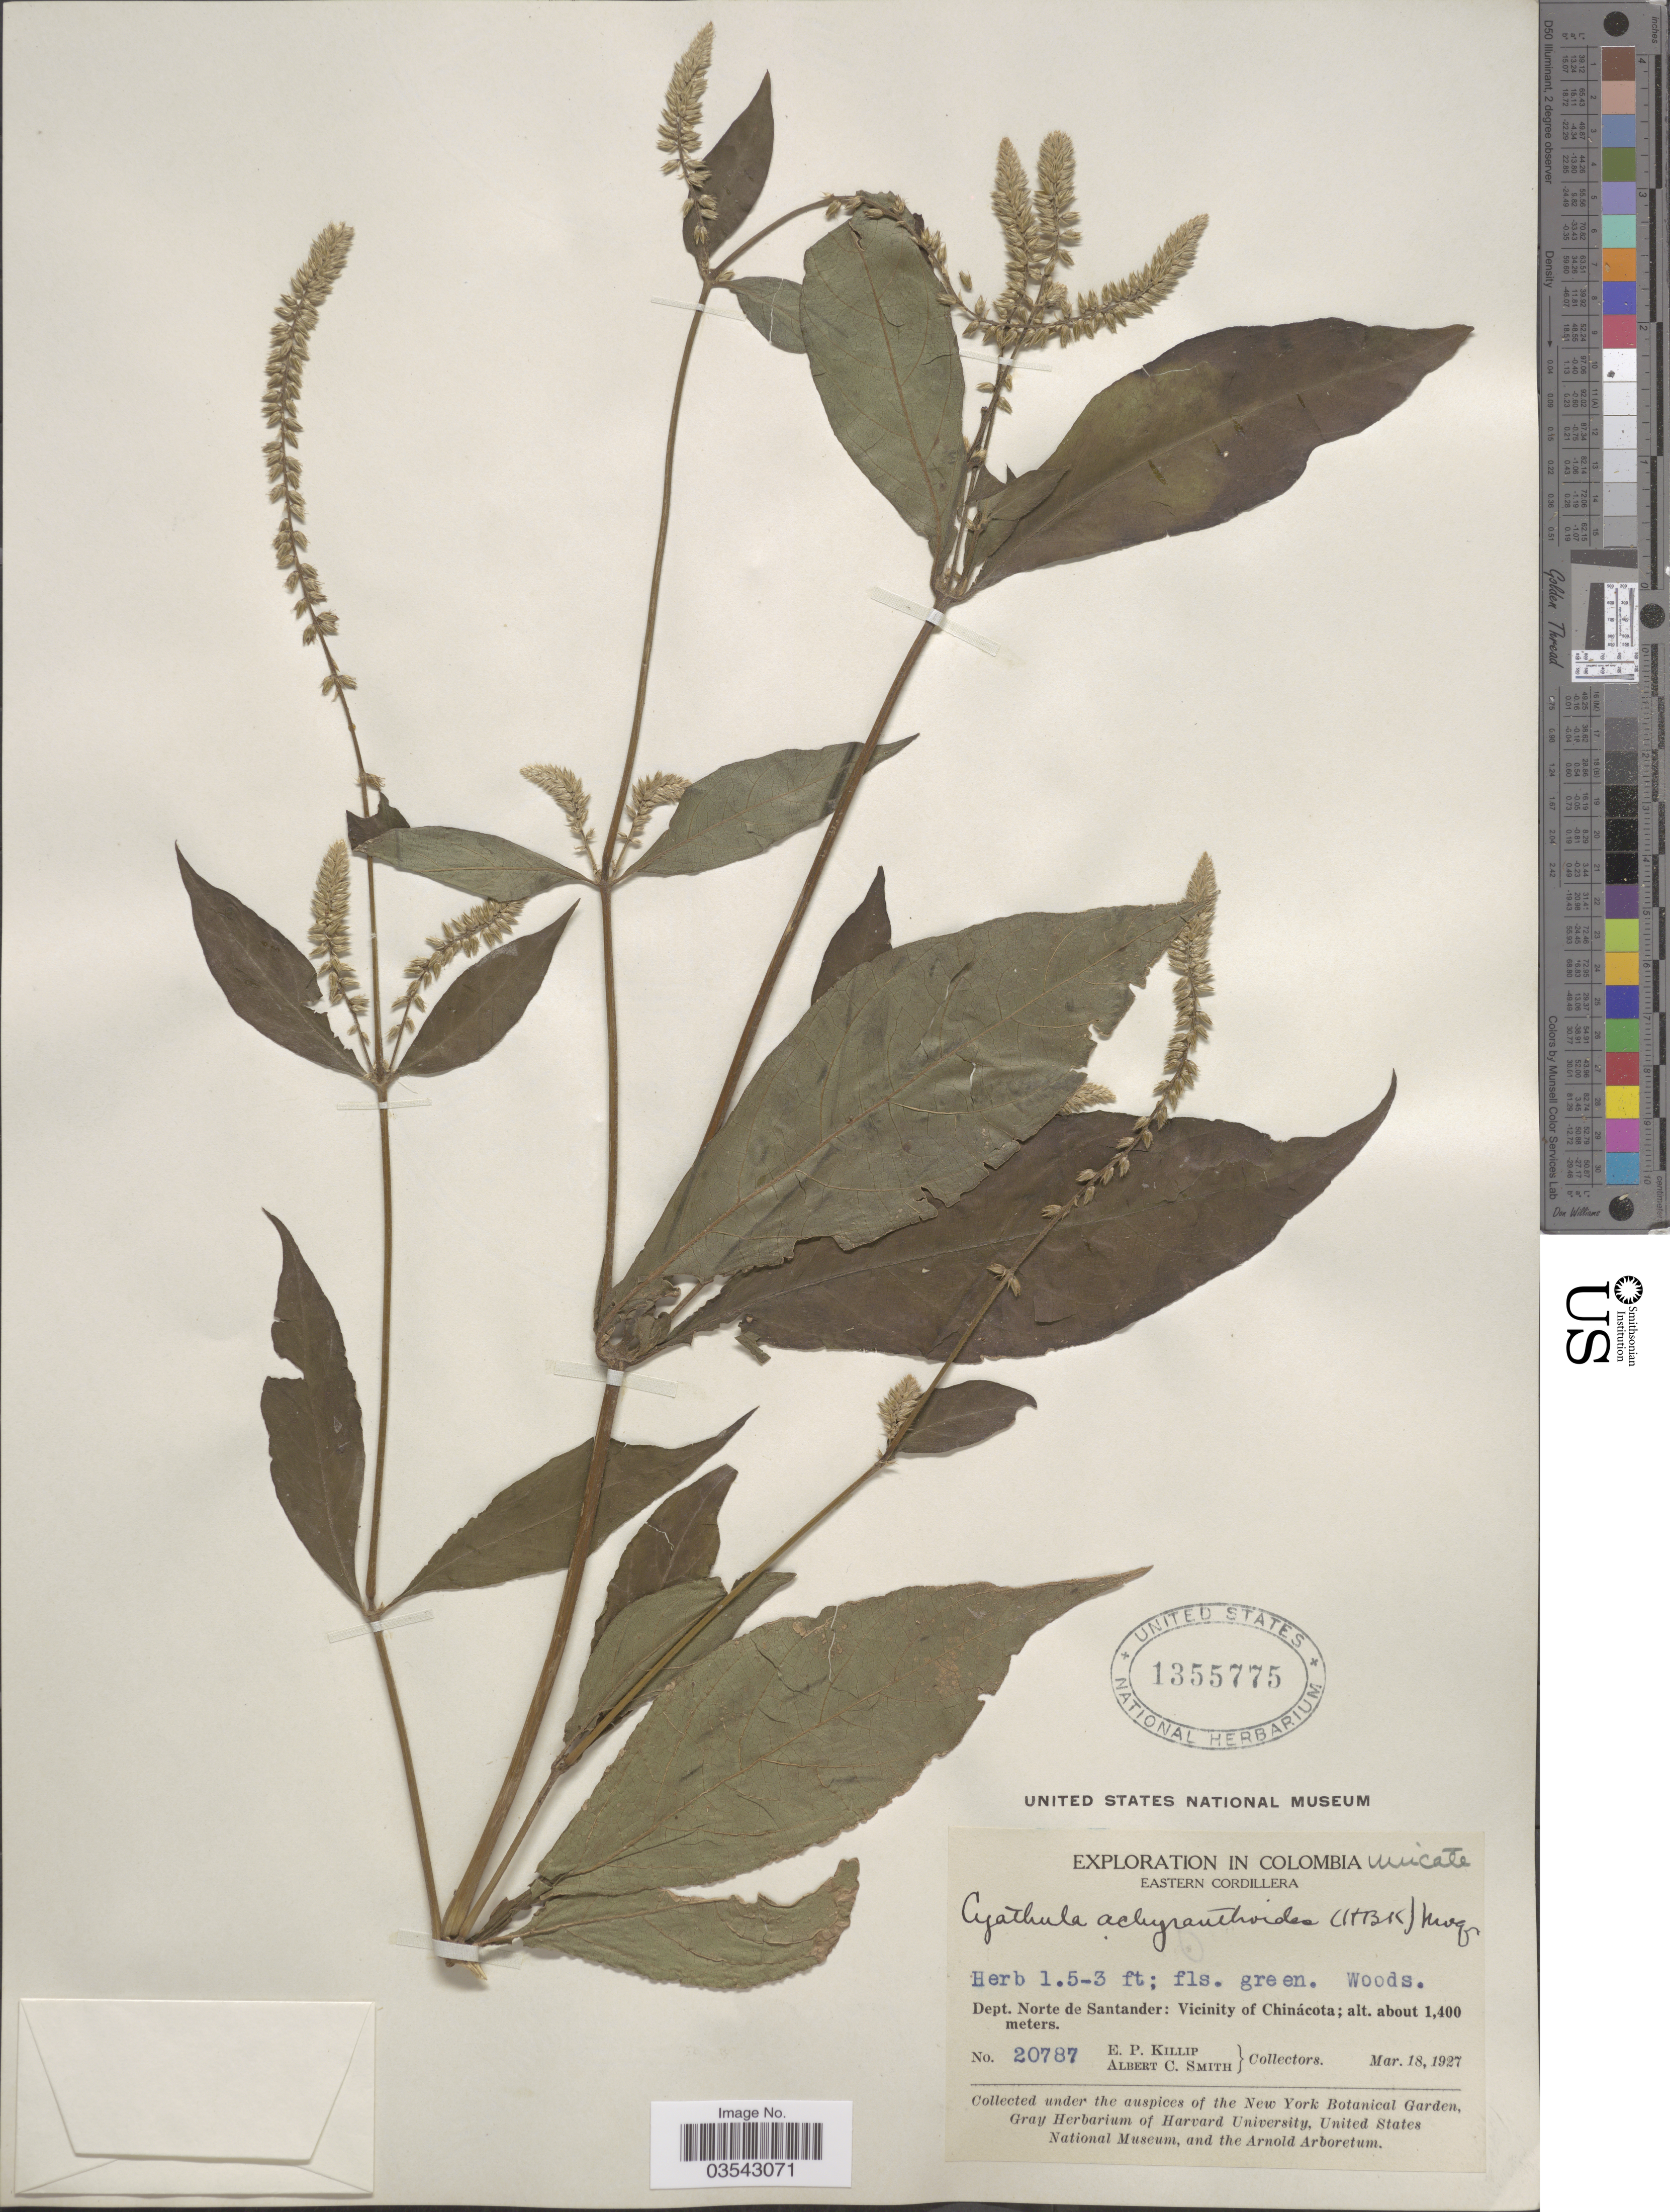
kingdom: Plantae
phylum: Tracheophyta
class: Magnoliopsida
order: Caryophyllales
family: Amaranthaceae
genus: Cyathula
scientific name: Cyathula achyranthoides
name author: (Kunth) Moq.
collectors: E. P. Killip & A. C. Smith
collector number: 20787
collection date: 1927-03-18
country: Colombia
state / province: Norte de Santander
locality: Eastern Cordillera. Dept. Norte de Santander: Vicinity of Chinácota.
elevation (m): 1400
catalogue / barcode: US 1355775